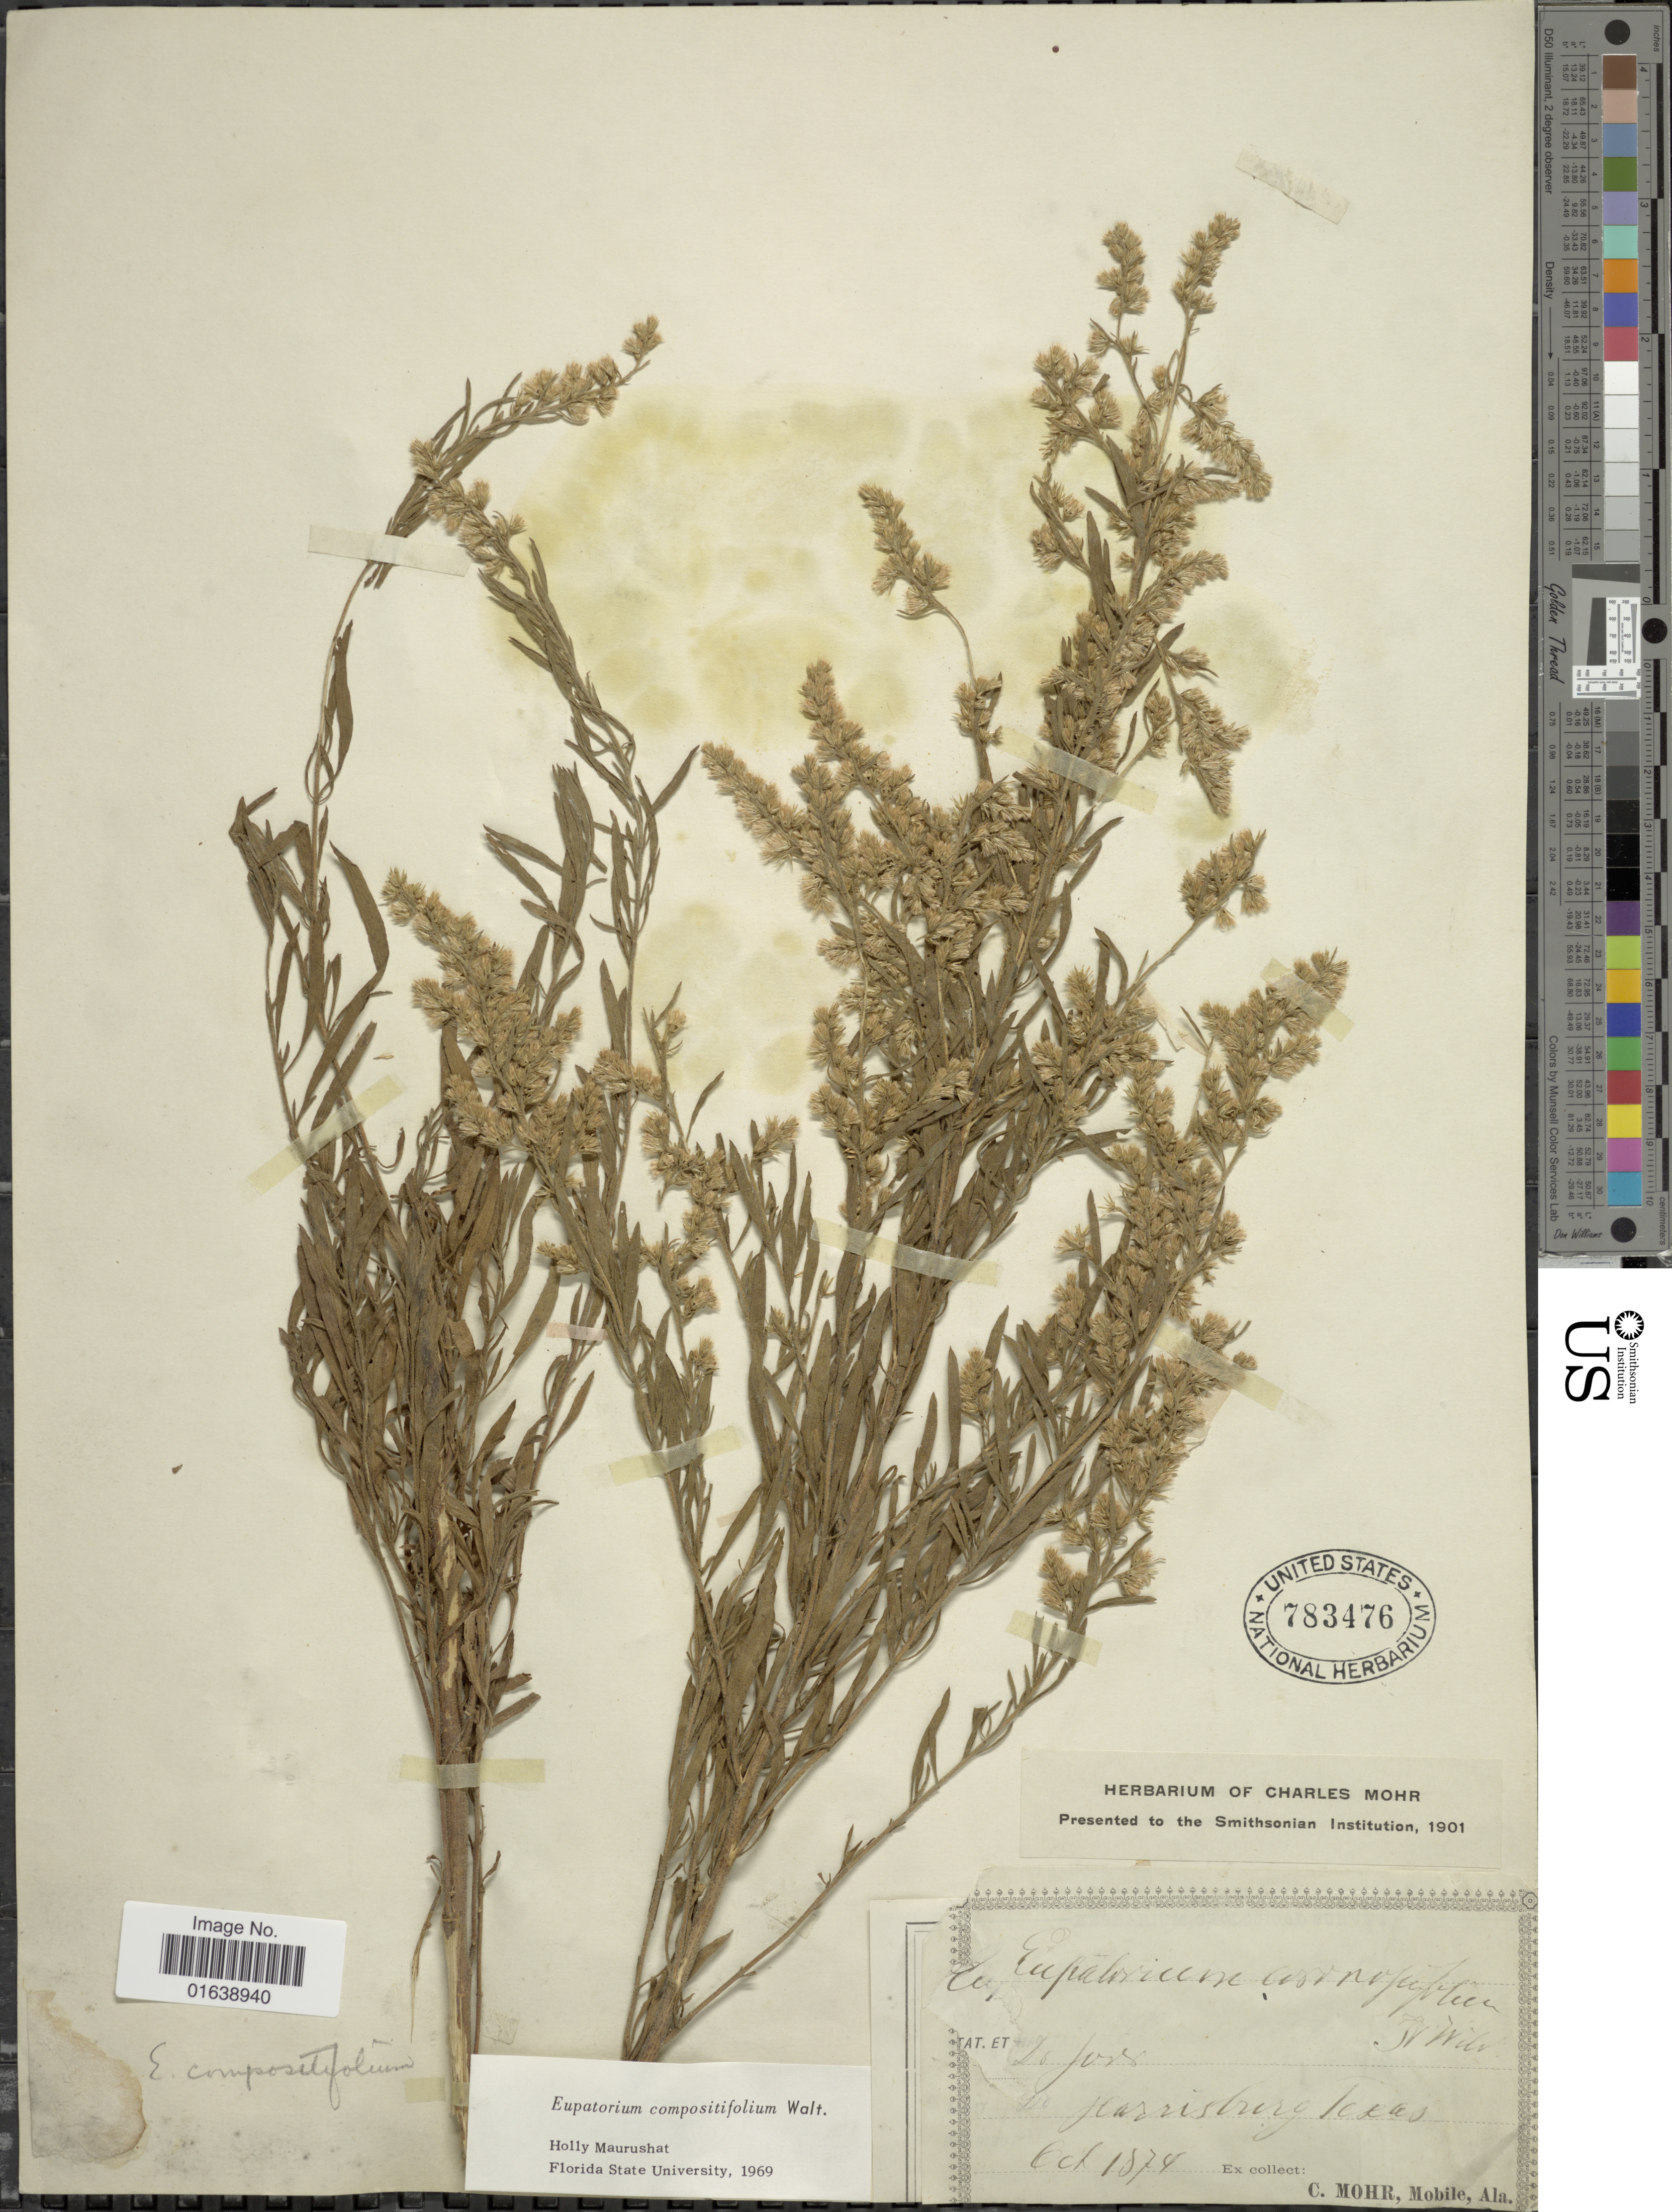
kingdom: Plantae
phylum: Tracheophyta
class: Magnoliopsida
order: Asterales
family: Asteraceae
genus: Eupatorium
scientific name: Eupatorium compositifolium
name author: Walter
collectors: C. T. Mohr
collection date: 1879-10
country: United States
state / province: Texas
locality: Harrisburg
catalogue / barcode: US 783476